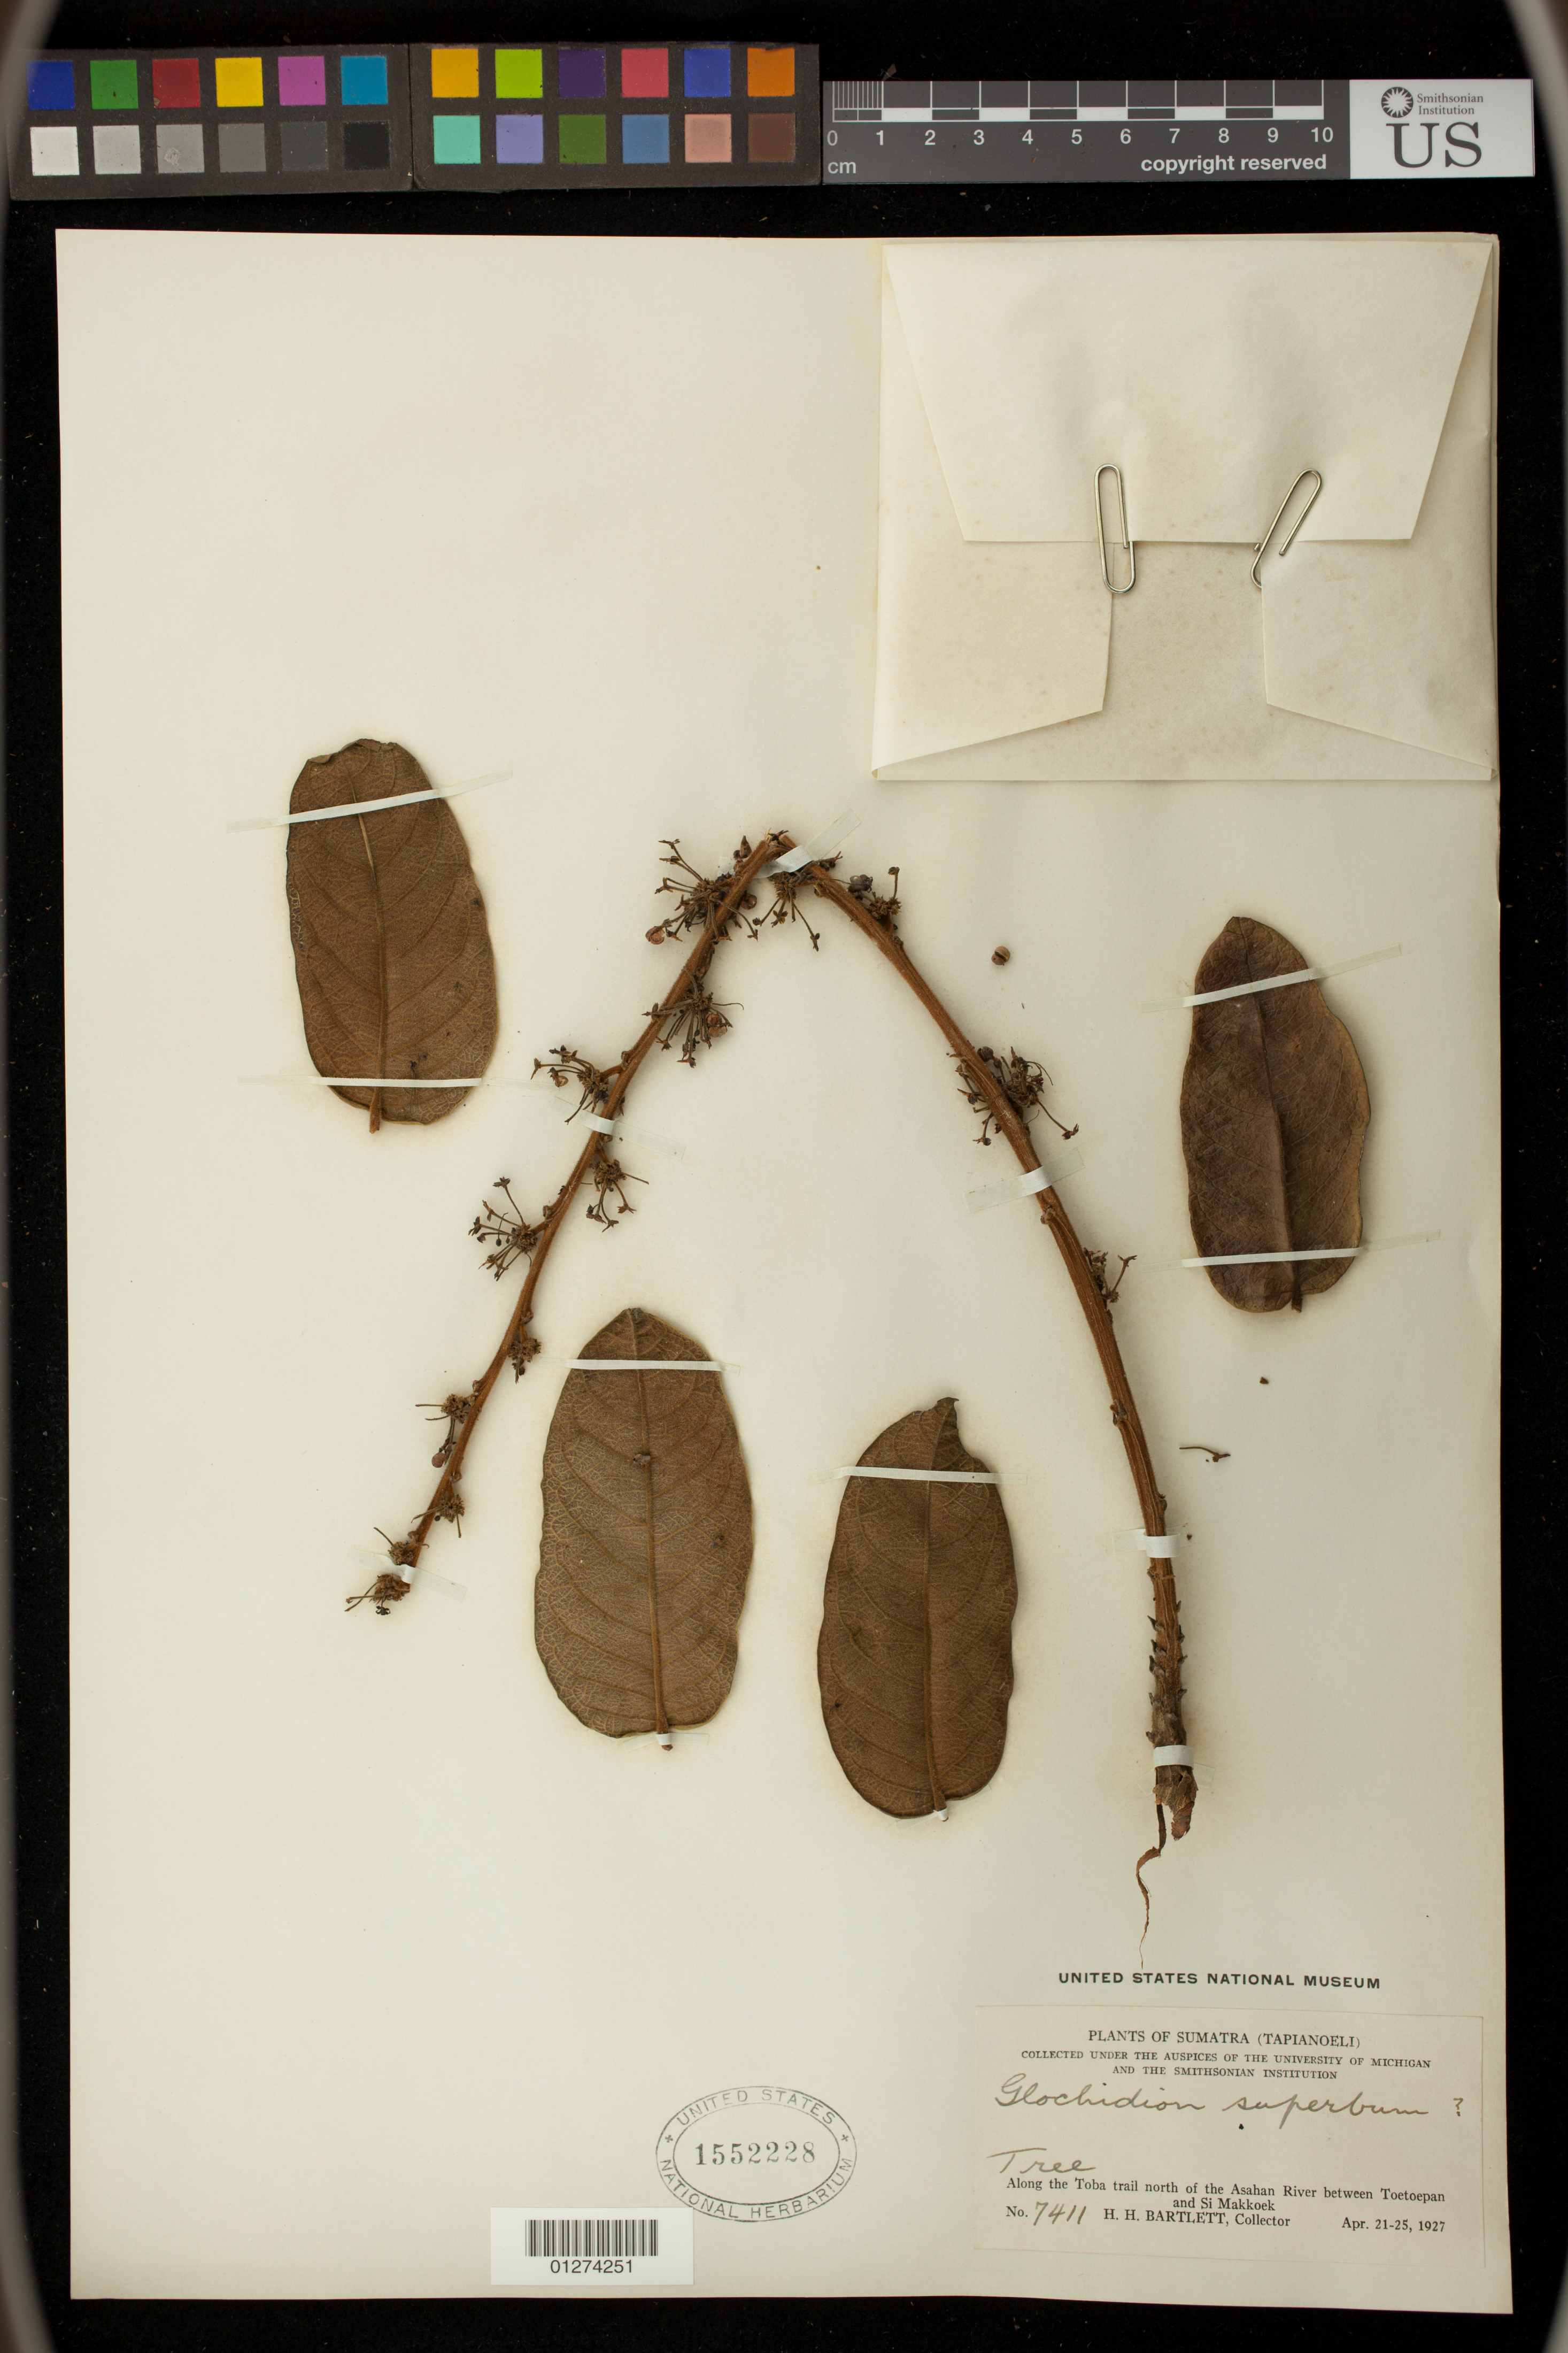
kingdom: Plantae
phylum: Tracheophyta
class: Magnoliopsida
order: Malpighiales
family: Phyllanthaceae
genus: Glochidion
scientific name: Glochidion superbum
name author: Baill.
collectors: H. H. Bartlett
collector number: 7411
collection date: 1927-04-21/1927-04-25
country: Indonesia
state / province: Sumatra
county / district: Sumatera Utara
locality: Along the Toba trail north of the Asahan River between Toetoepan and Si Makkoek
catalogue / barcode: US 1552228